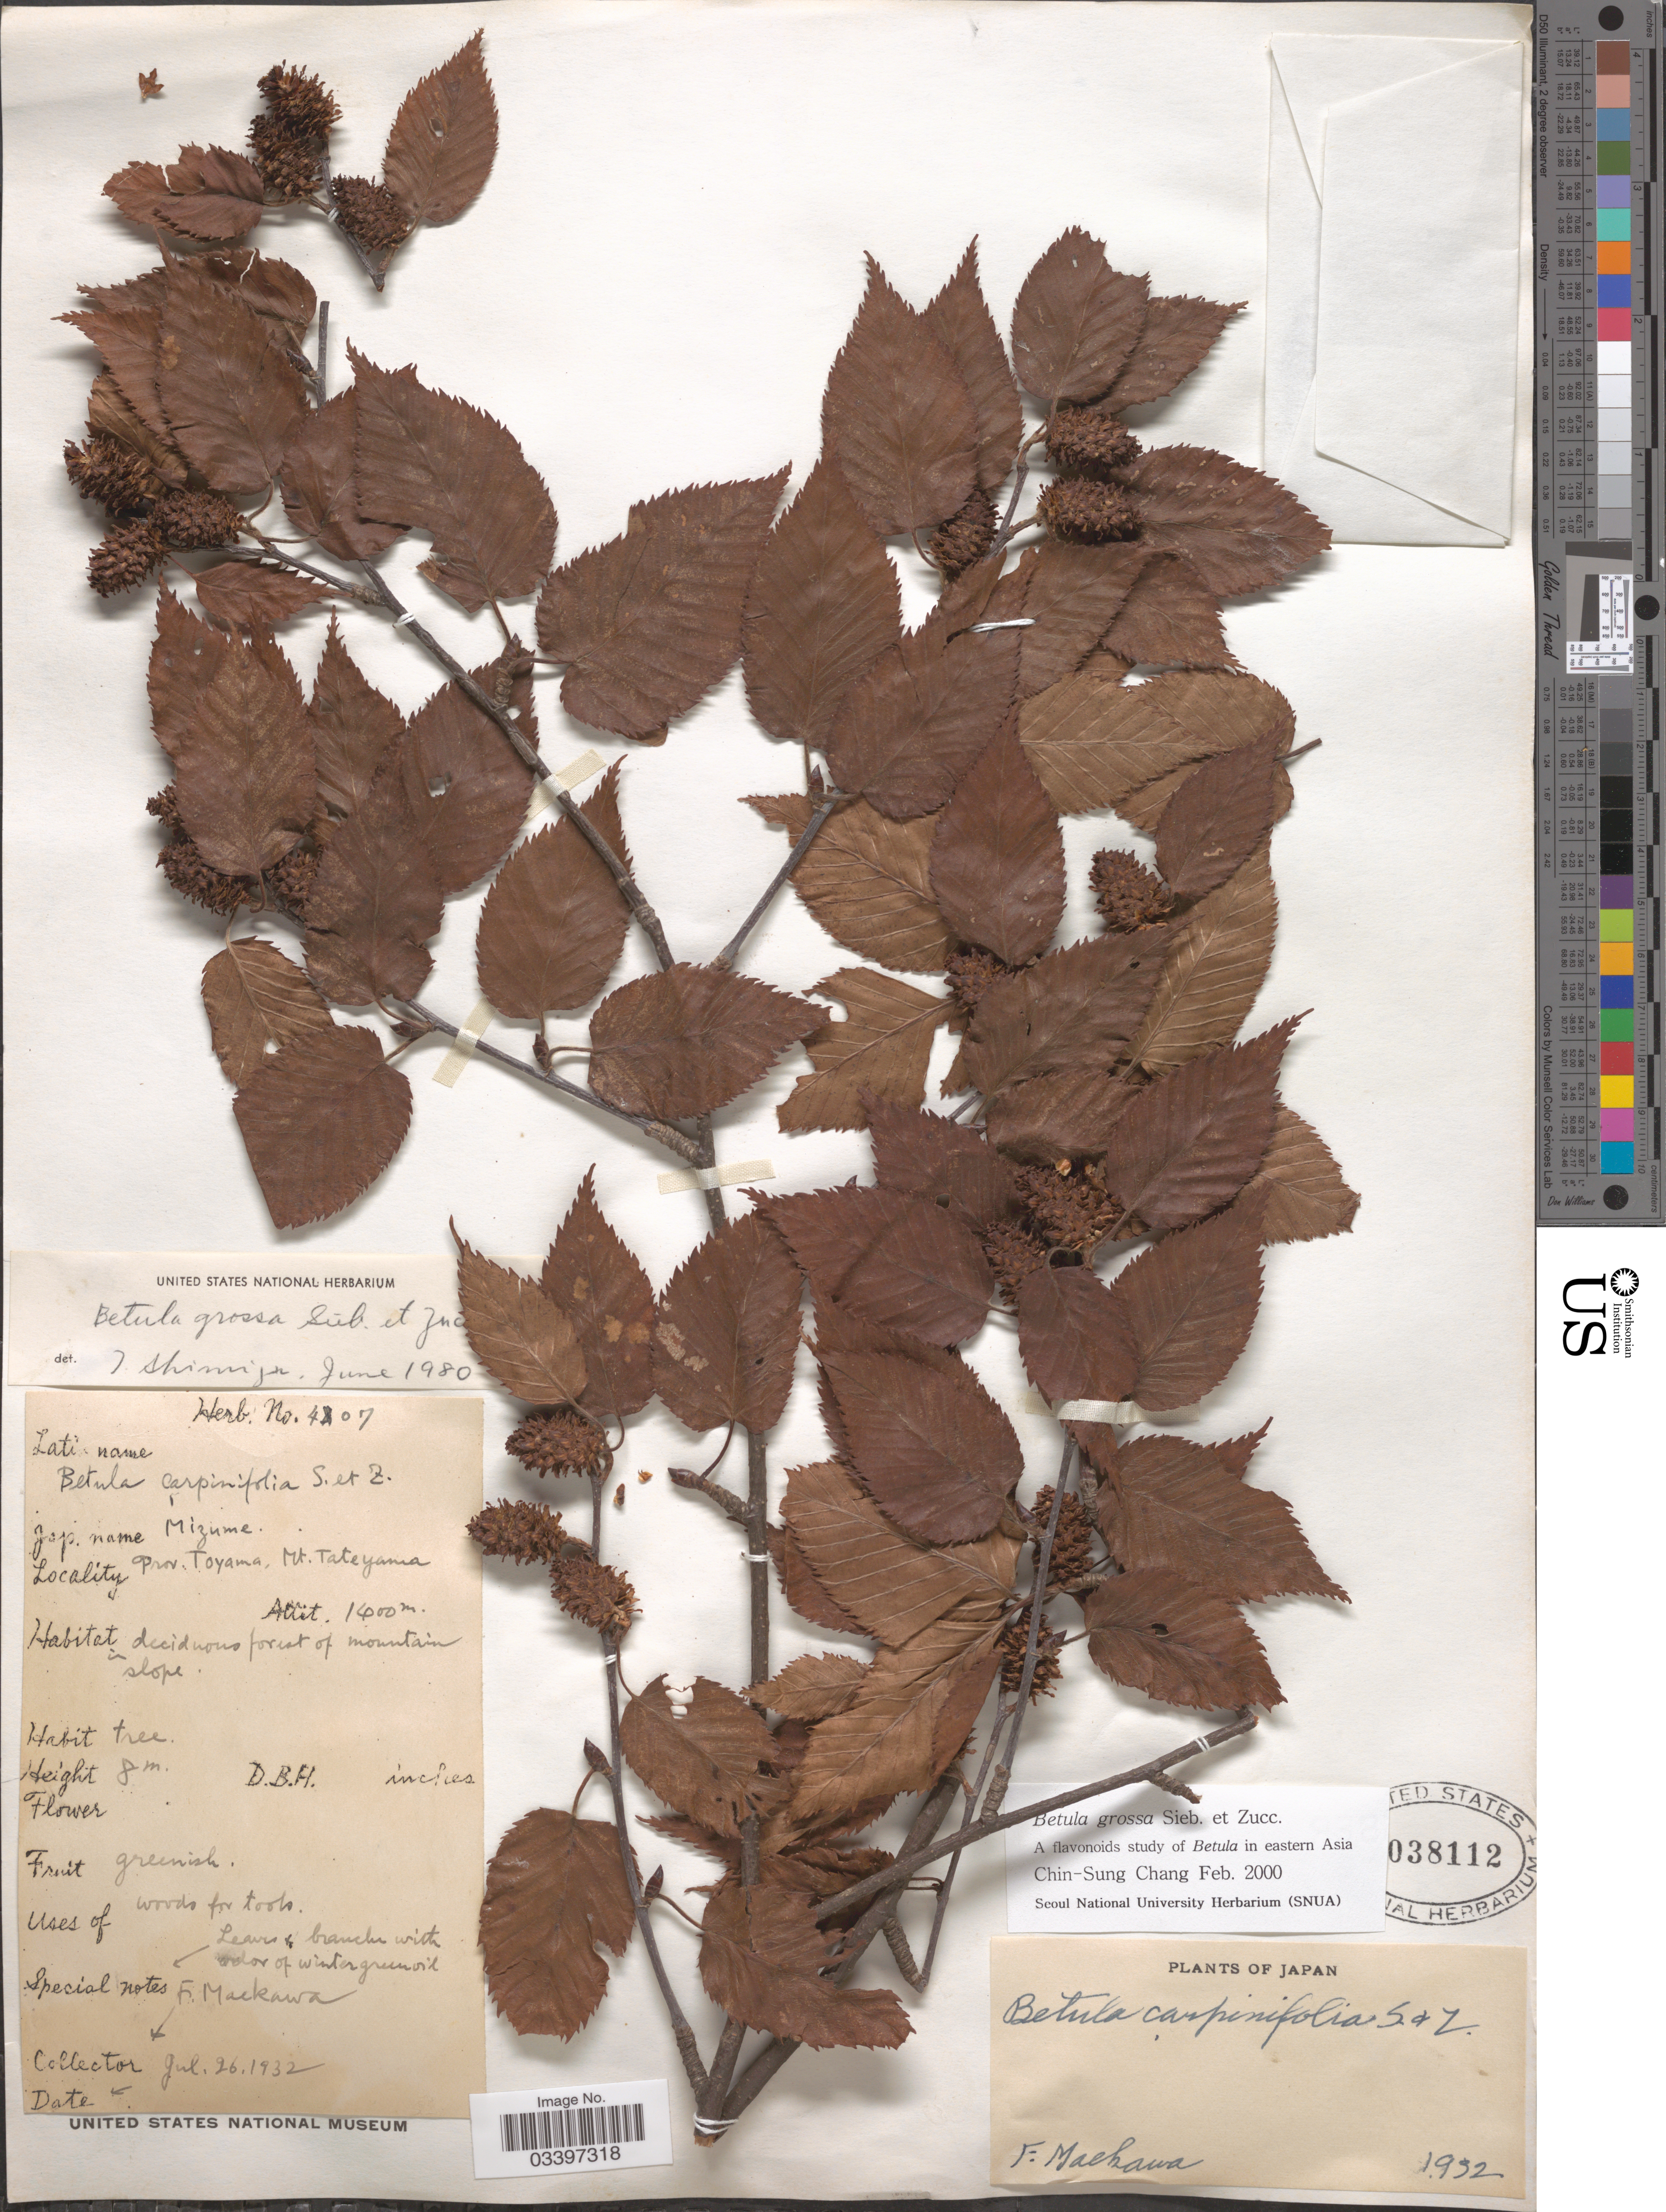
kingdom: Plantae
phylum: Tracheophyta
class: Magnoliopsida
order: Fagales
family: Betulaceae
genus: Betula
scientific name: Betula grossa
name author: Siebold & Zucc.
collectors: F. Maekawa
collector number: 407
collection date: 1932-07-26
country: Japan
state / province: Toyama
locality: Prov. Toyama, Mt. Tateyama.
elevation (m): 1400